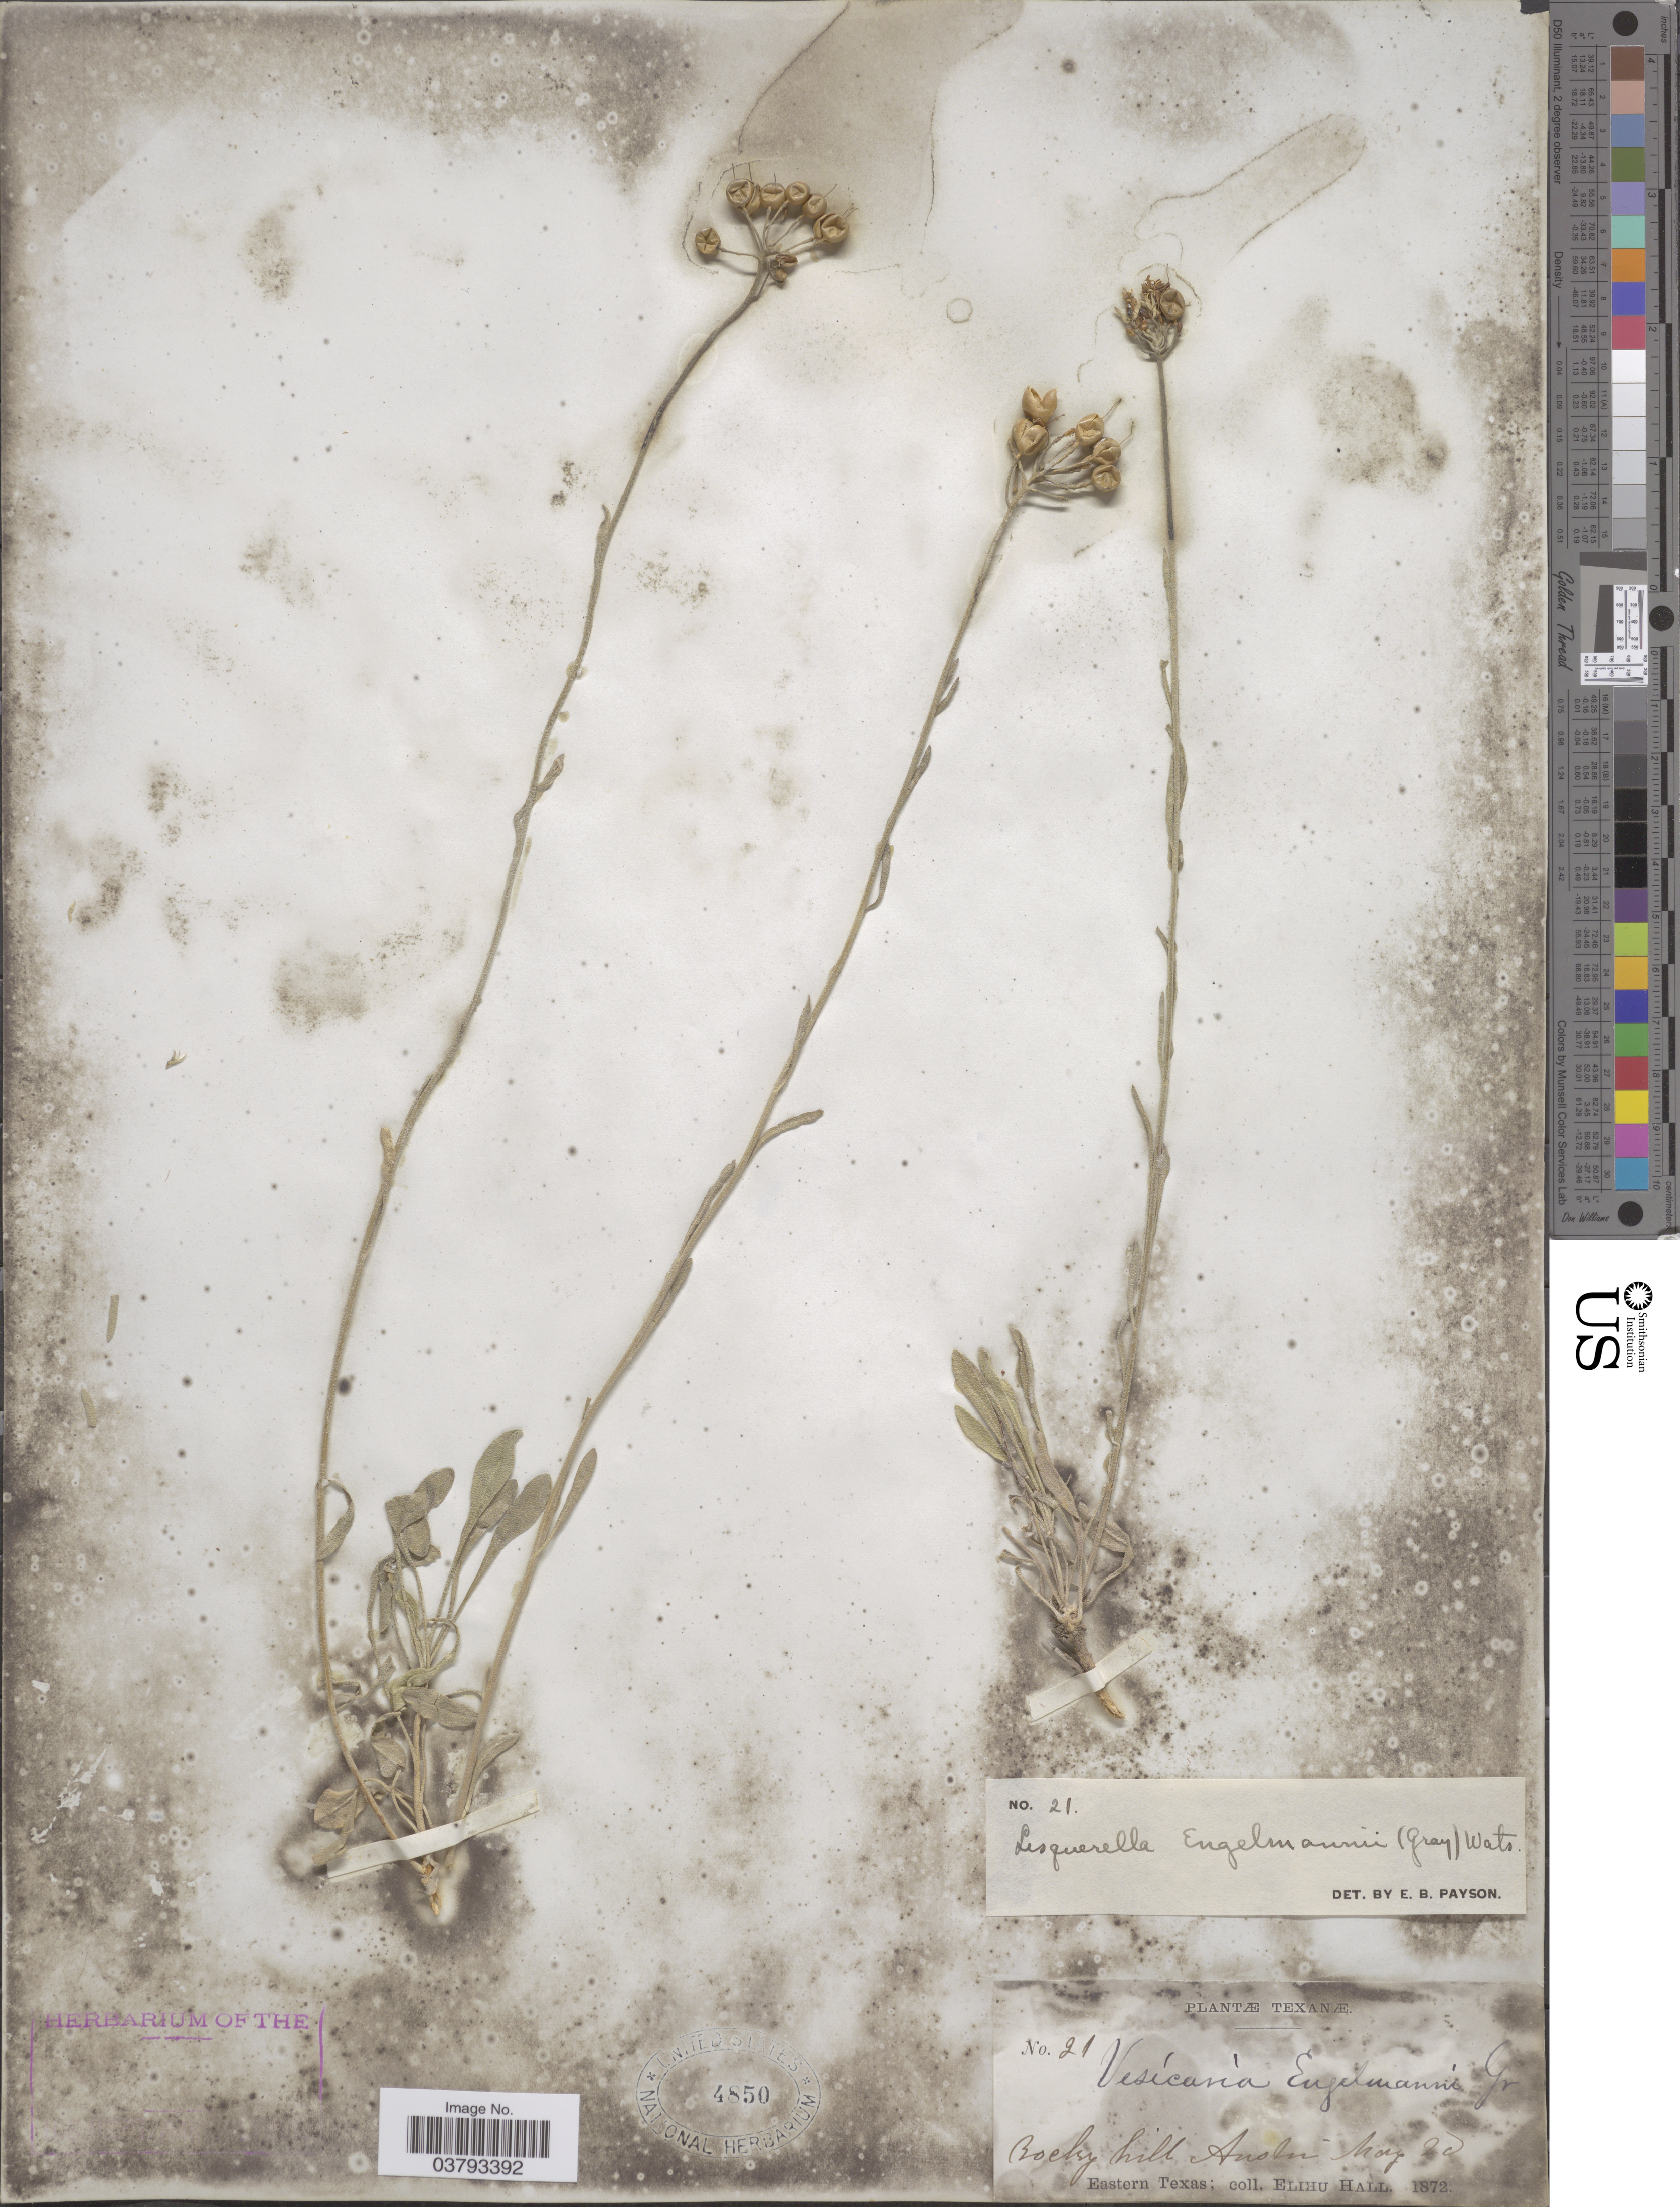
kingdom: Plantae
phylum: Tracheophyta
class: Magnoliopsida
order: Brassicales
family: Brassicaceae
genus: Lesquerella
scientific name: Lesquerella engelmannii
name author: (A. Gray) S. Watson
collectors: E. Hall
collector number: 21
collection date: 1872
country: United States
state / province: Texas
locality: Rocky hill Austin. Eastern Texas.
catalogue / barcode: US 4850